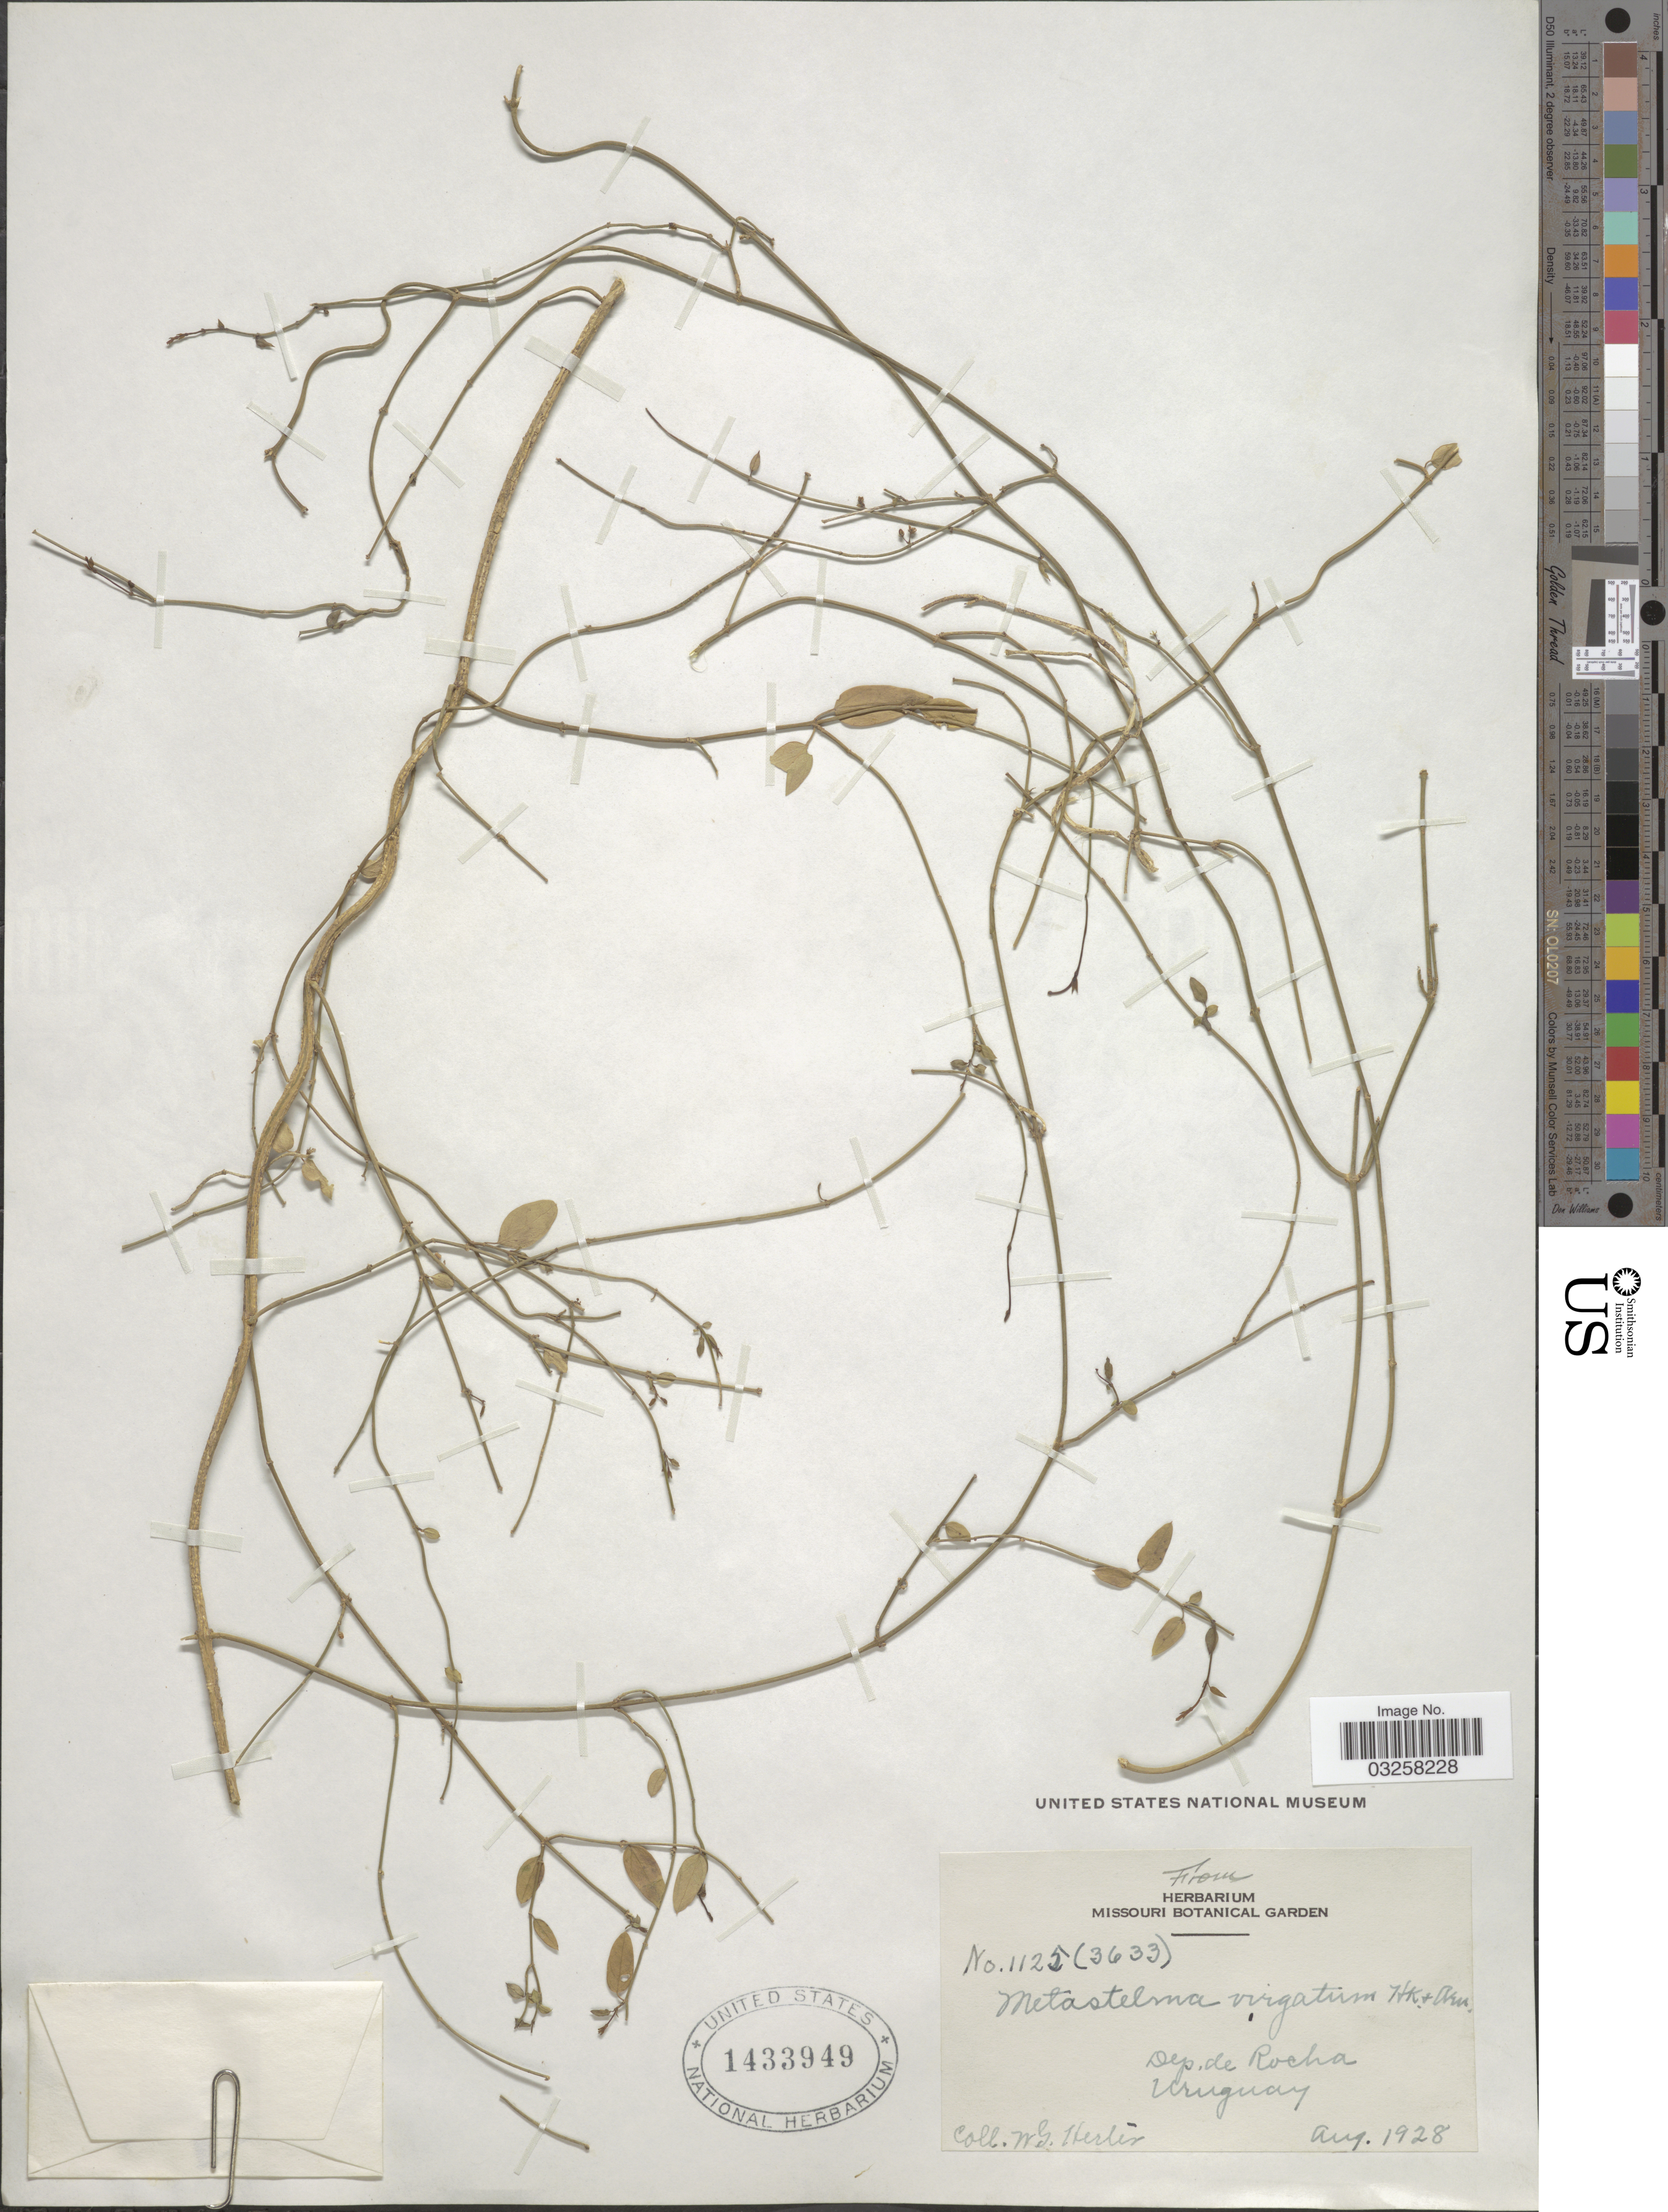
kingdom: Plantae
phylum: Tracheophyta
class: Magnoliopsida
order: Gentianales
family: Apocynaceae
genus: Metastelma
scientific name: Metastelma virgatum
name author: (Poir.) Decne.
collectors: W. G. Herter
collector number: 1125(3633)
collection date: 1928-08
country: Uruguay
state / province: Rocha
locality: Dep. de Rocha.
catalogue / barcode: US 1433949